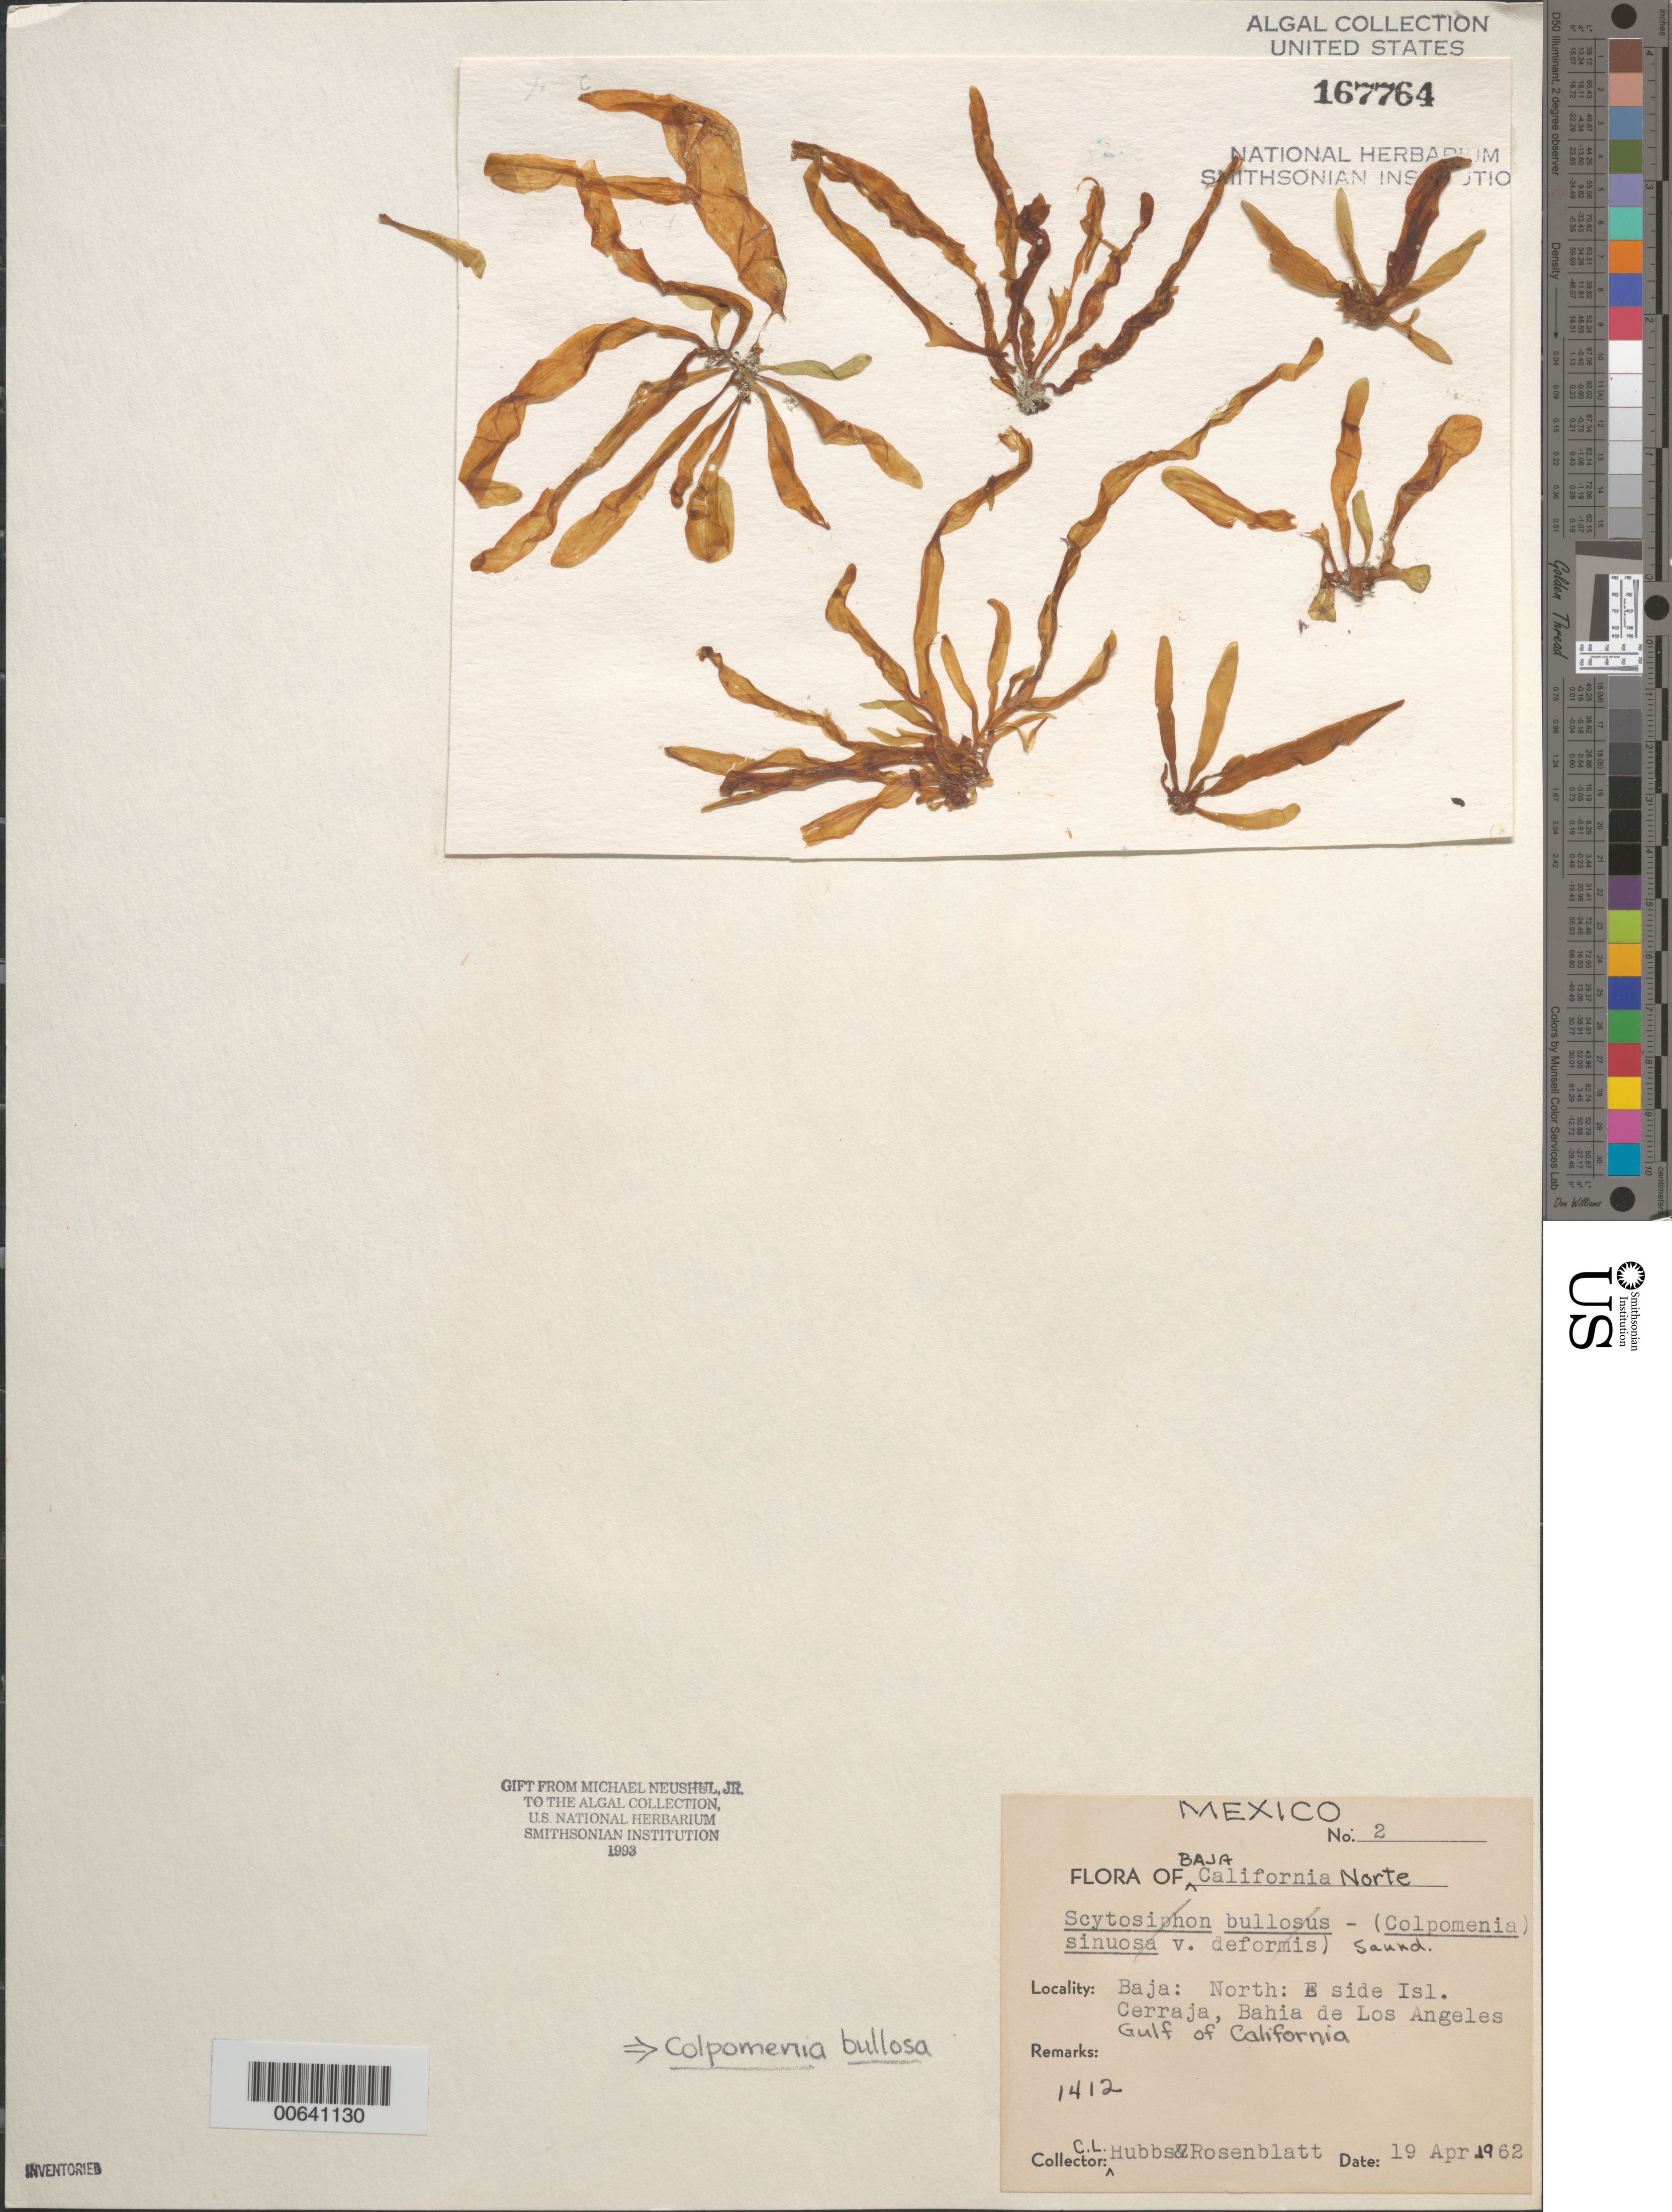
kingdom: Chromista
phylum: Ochrophyta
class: Phaeophyceae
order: Scytosiphonales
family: Scytosiphonaceae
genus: Dactylosiphon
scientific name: Dactylosiphon bullosus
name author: (D.A. Saunders) Santiañez et al.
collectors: C. Hubbs & -. Rosenblatt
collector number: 1412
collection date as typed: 19 Apr 1962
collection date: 1962-04-19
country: Mexico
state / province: Baja California Norte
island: Isla Cerraja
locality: Bahia de los Angeles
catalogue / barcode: US 167764